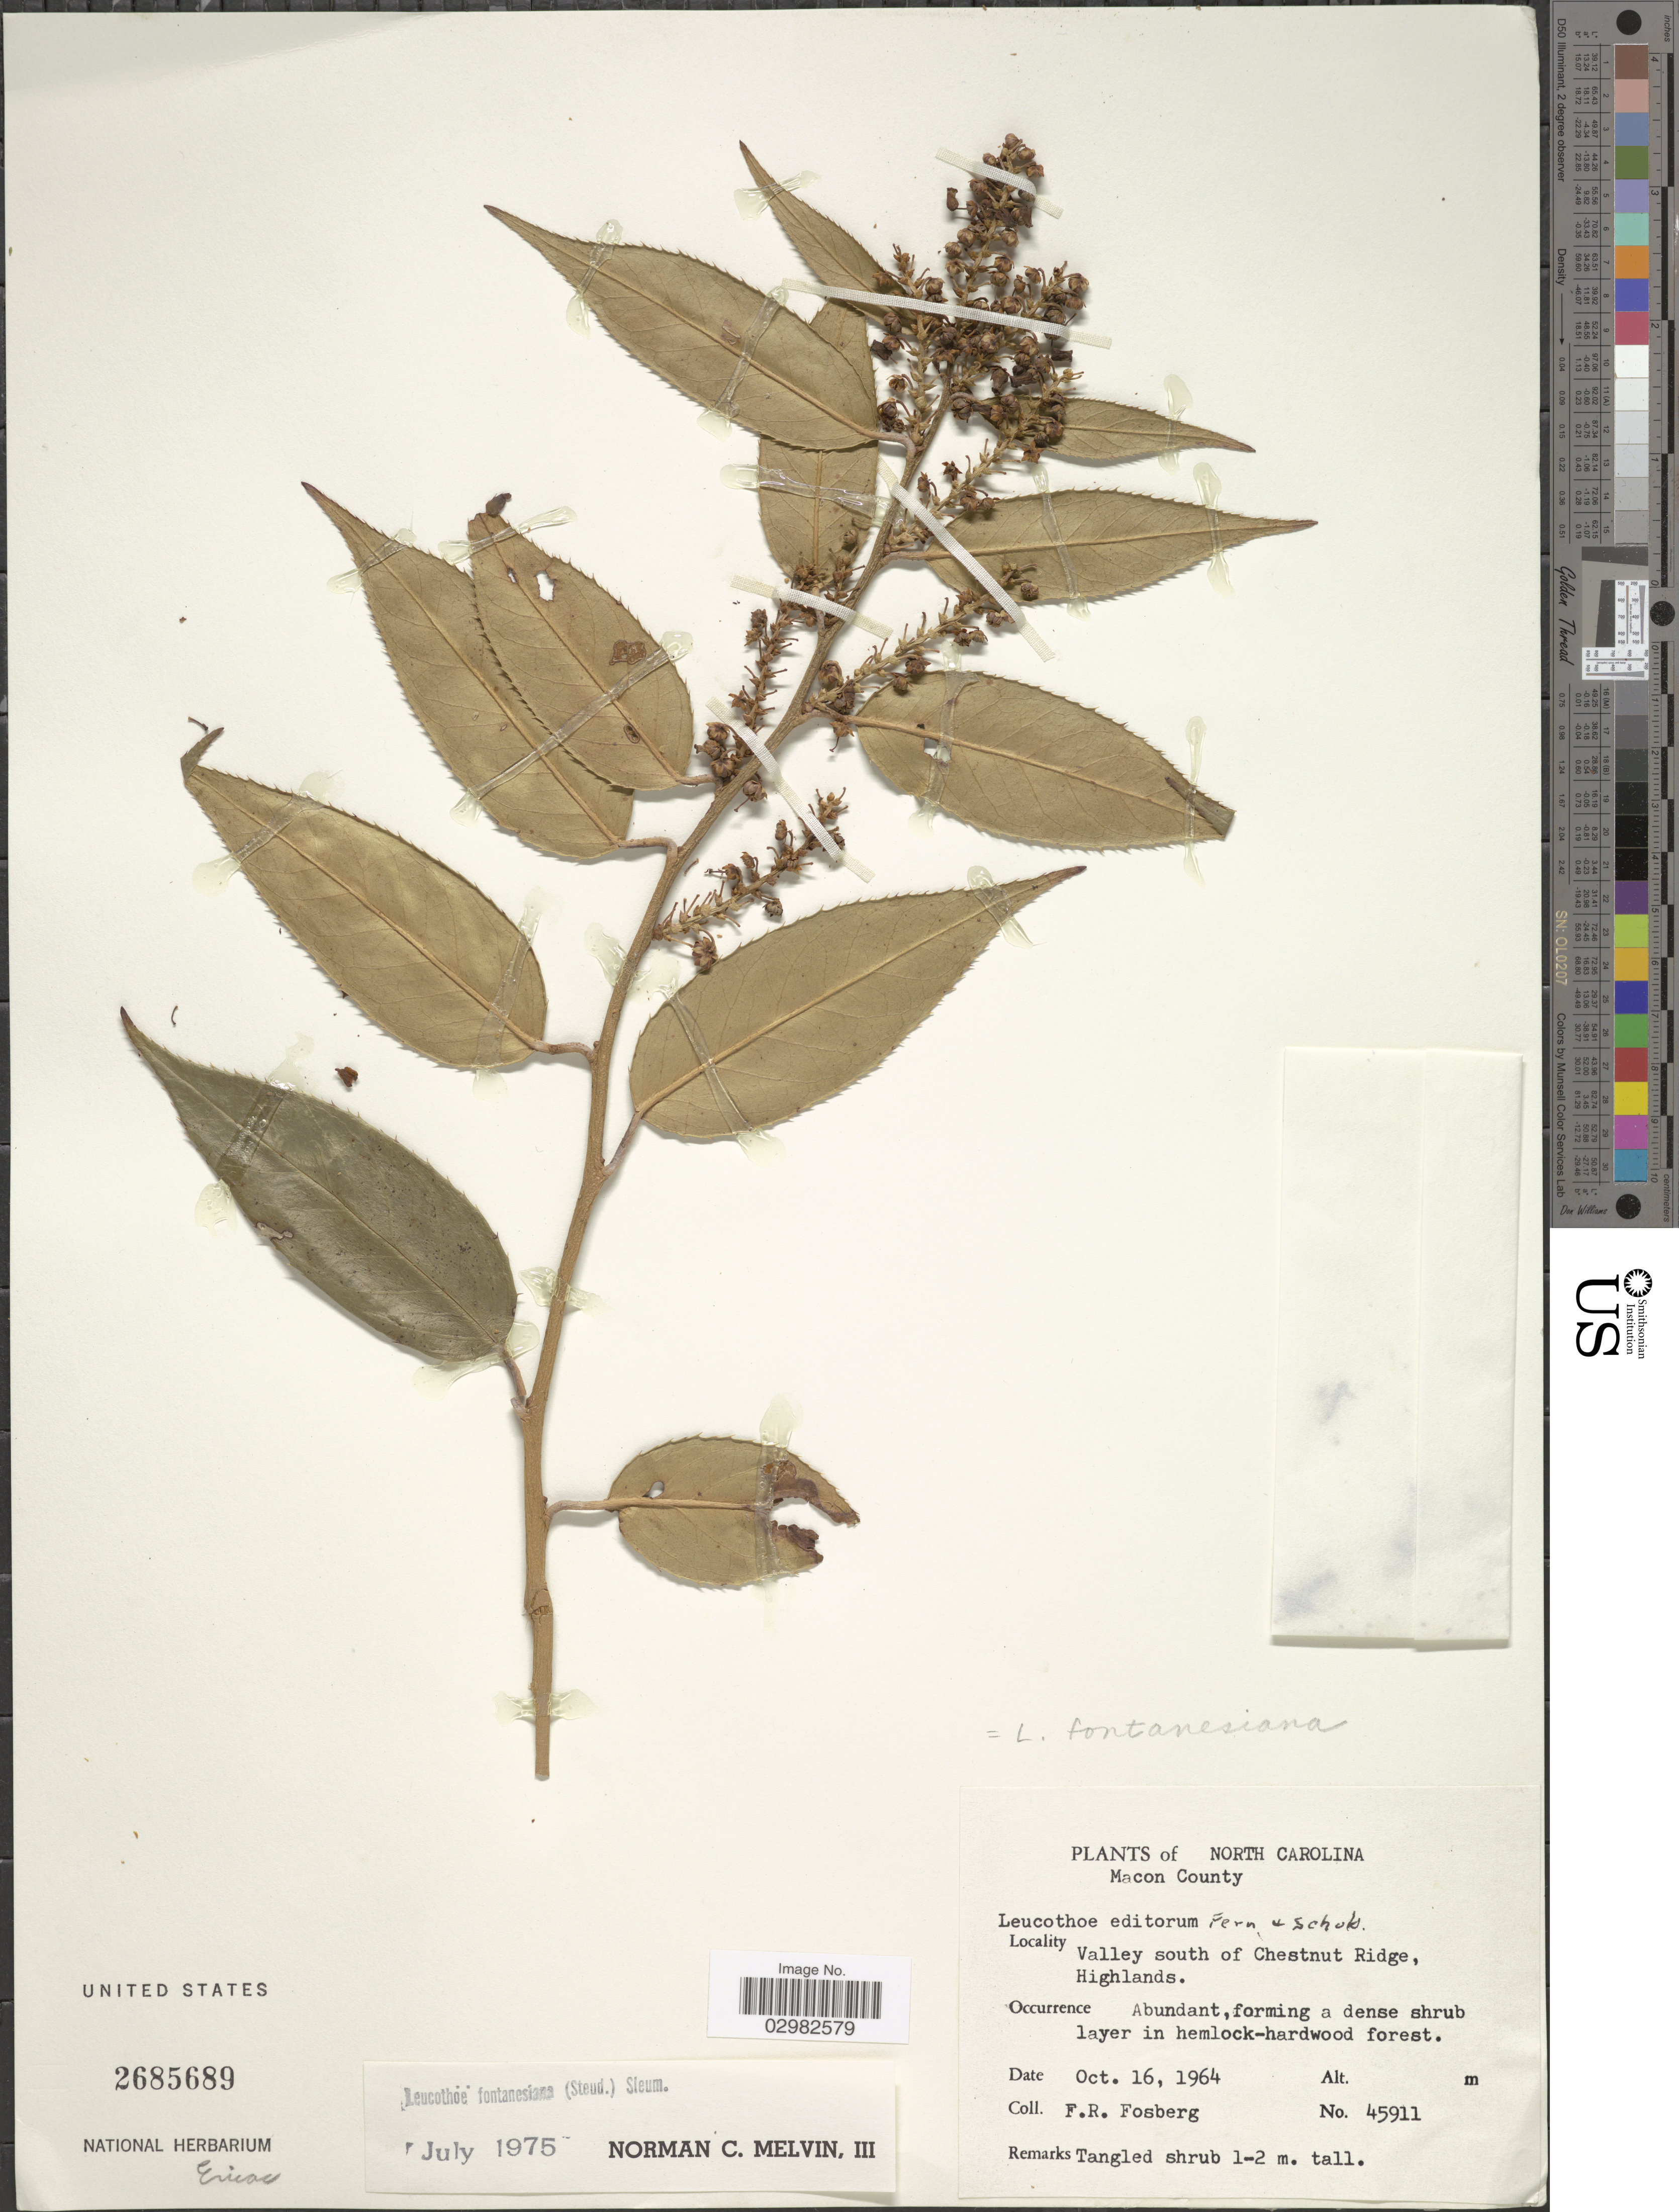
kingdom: Plantae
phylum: Tracheophyta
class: Magnoliopsida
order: Ericales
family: Ericaceae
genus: Leucothoe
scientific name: Leucothoë fontanesiana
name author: (Steud.) Sleumer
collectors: F. R. Fosberg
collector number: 45911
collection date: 1964-10-16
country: United States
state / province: North Carolina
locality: Macon County, Valley south of Chestnut Ridge, Highlands.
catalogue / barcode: US 2685689